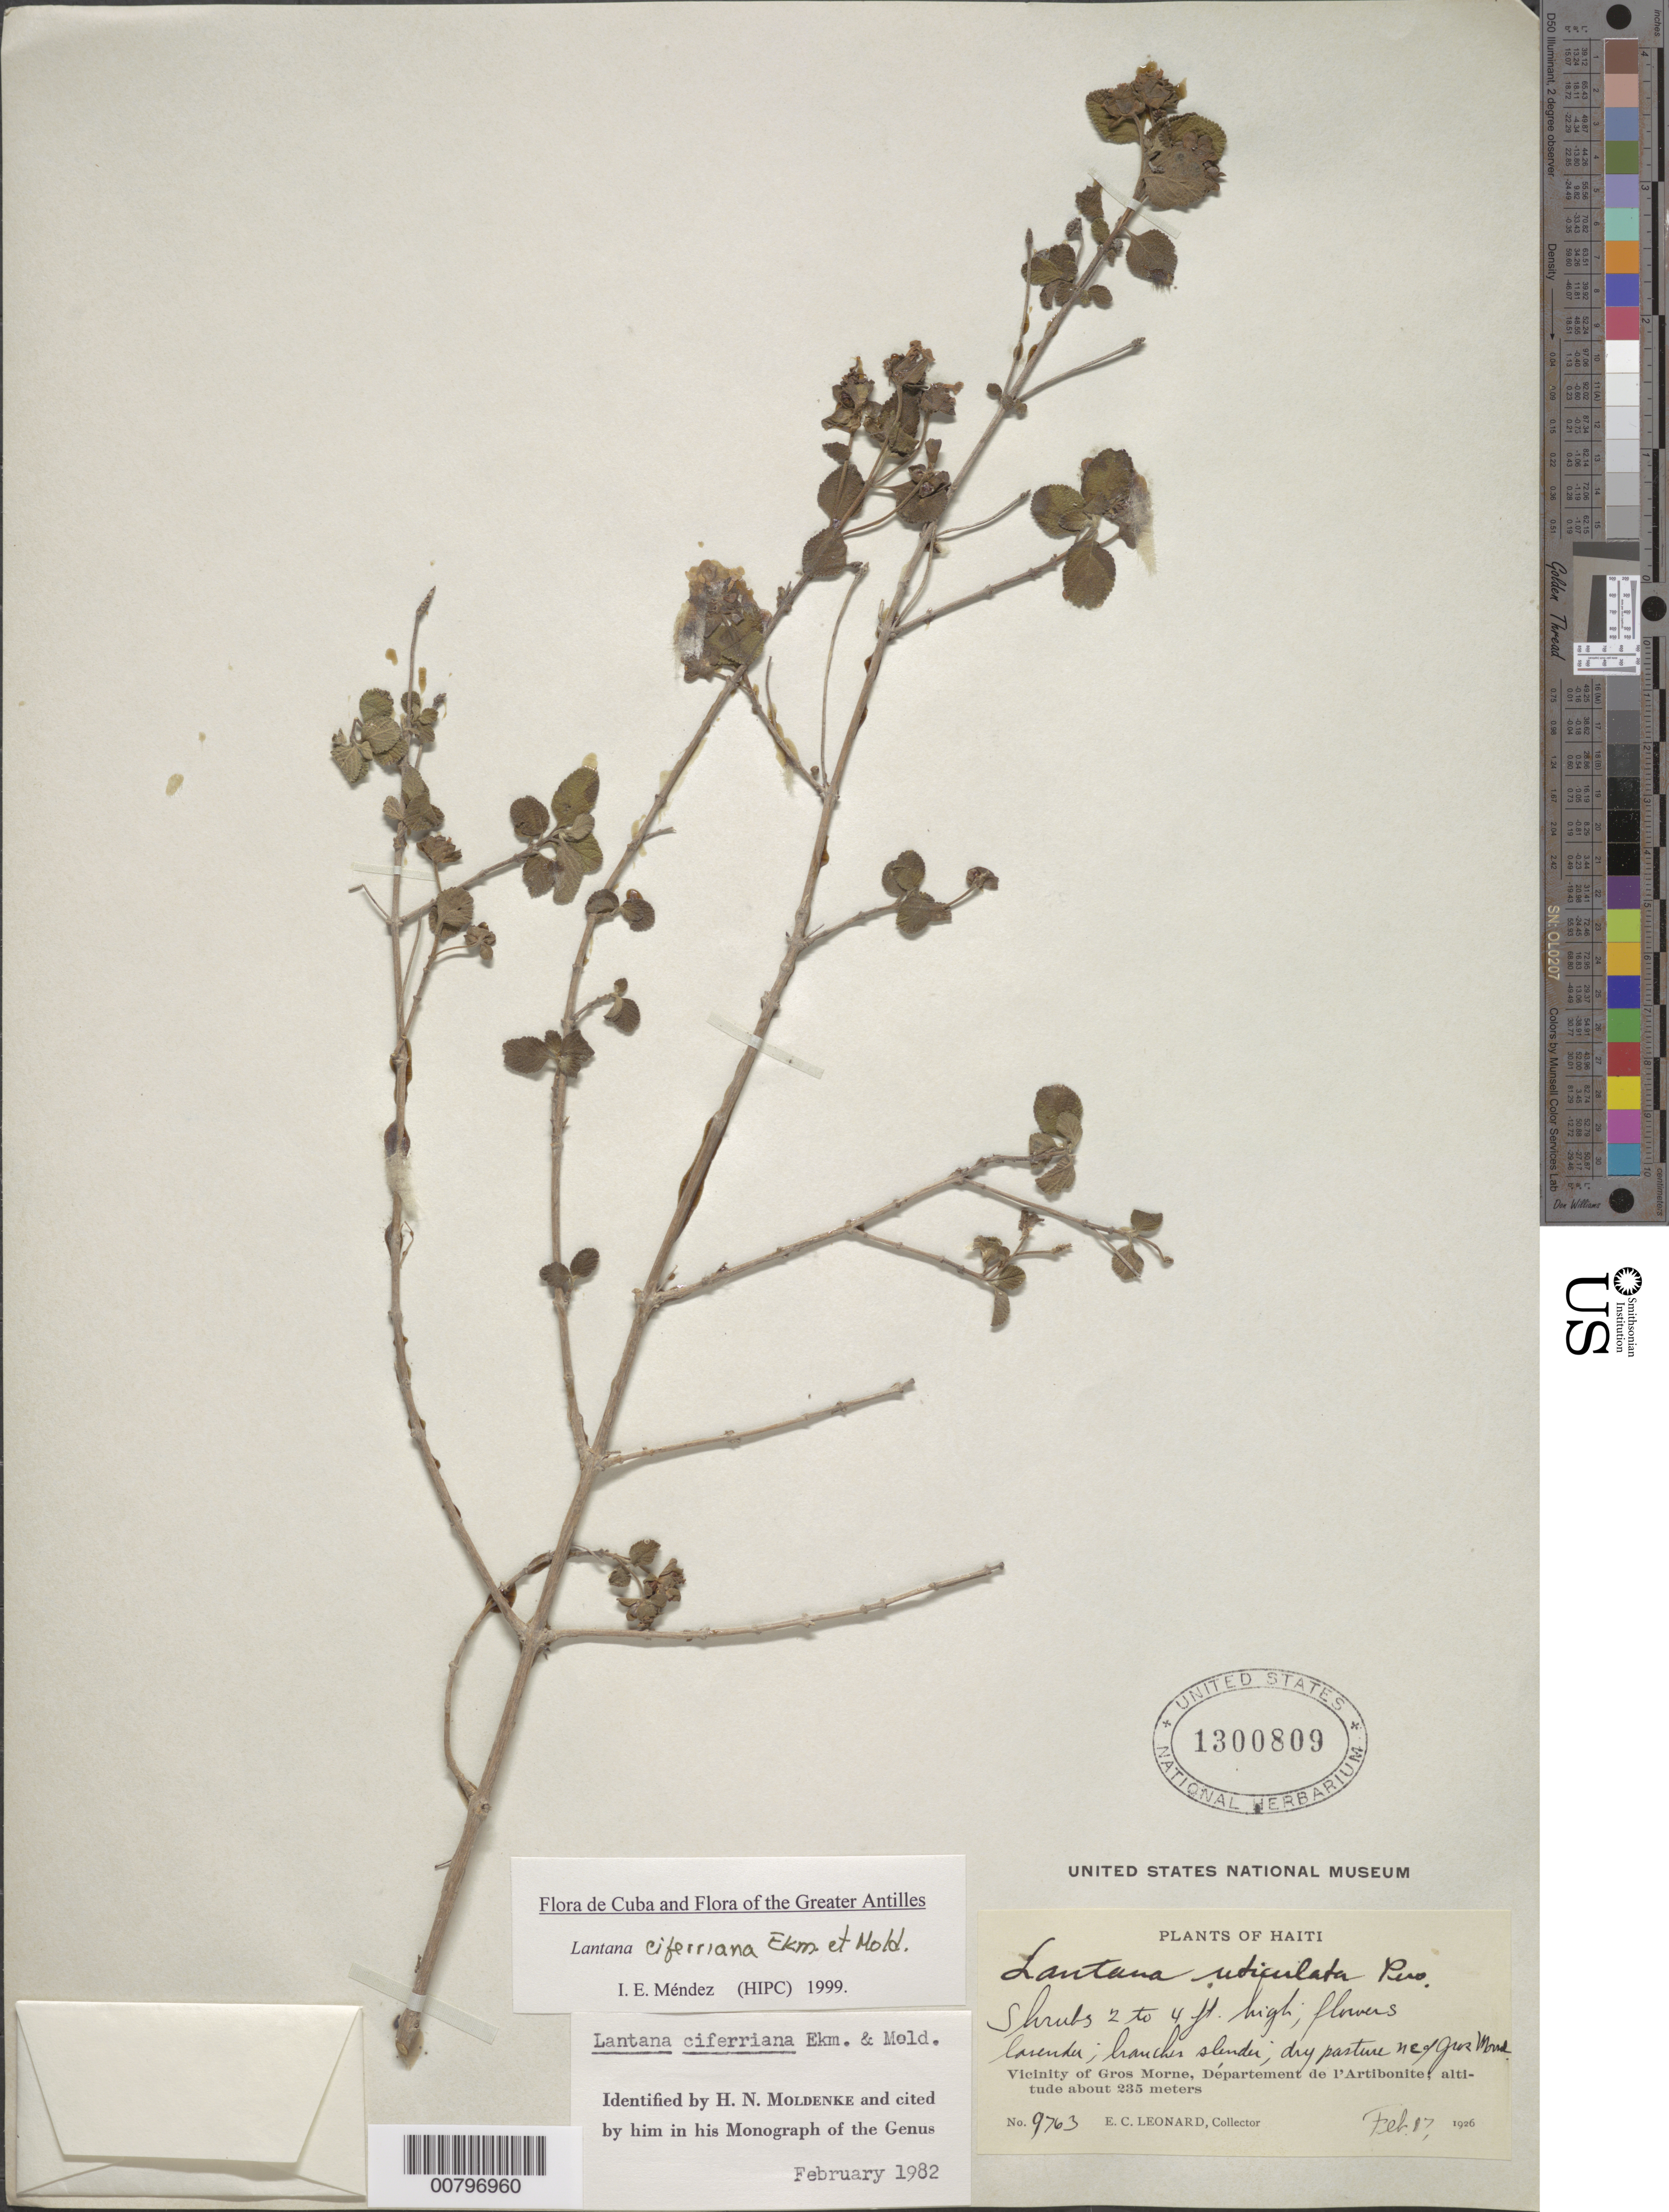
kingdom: Plantae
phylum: Tracheophyta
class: Magnoliopsida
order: Lamiales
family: Verbenaceae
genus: Lantana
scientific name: Lantana ciferriana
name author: Ekman & Moldenke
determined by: Méndez, Isidro E., (HIPC)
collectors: E. C. Leonard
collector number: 9763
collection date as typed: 17 Feb 1926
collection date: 1926-02-17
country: Haiti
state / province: Artibonite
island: Hispaniola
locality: NE of Gros Morne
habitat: Dry pasture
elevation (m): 235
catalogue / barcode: US 1300809